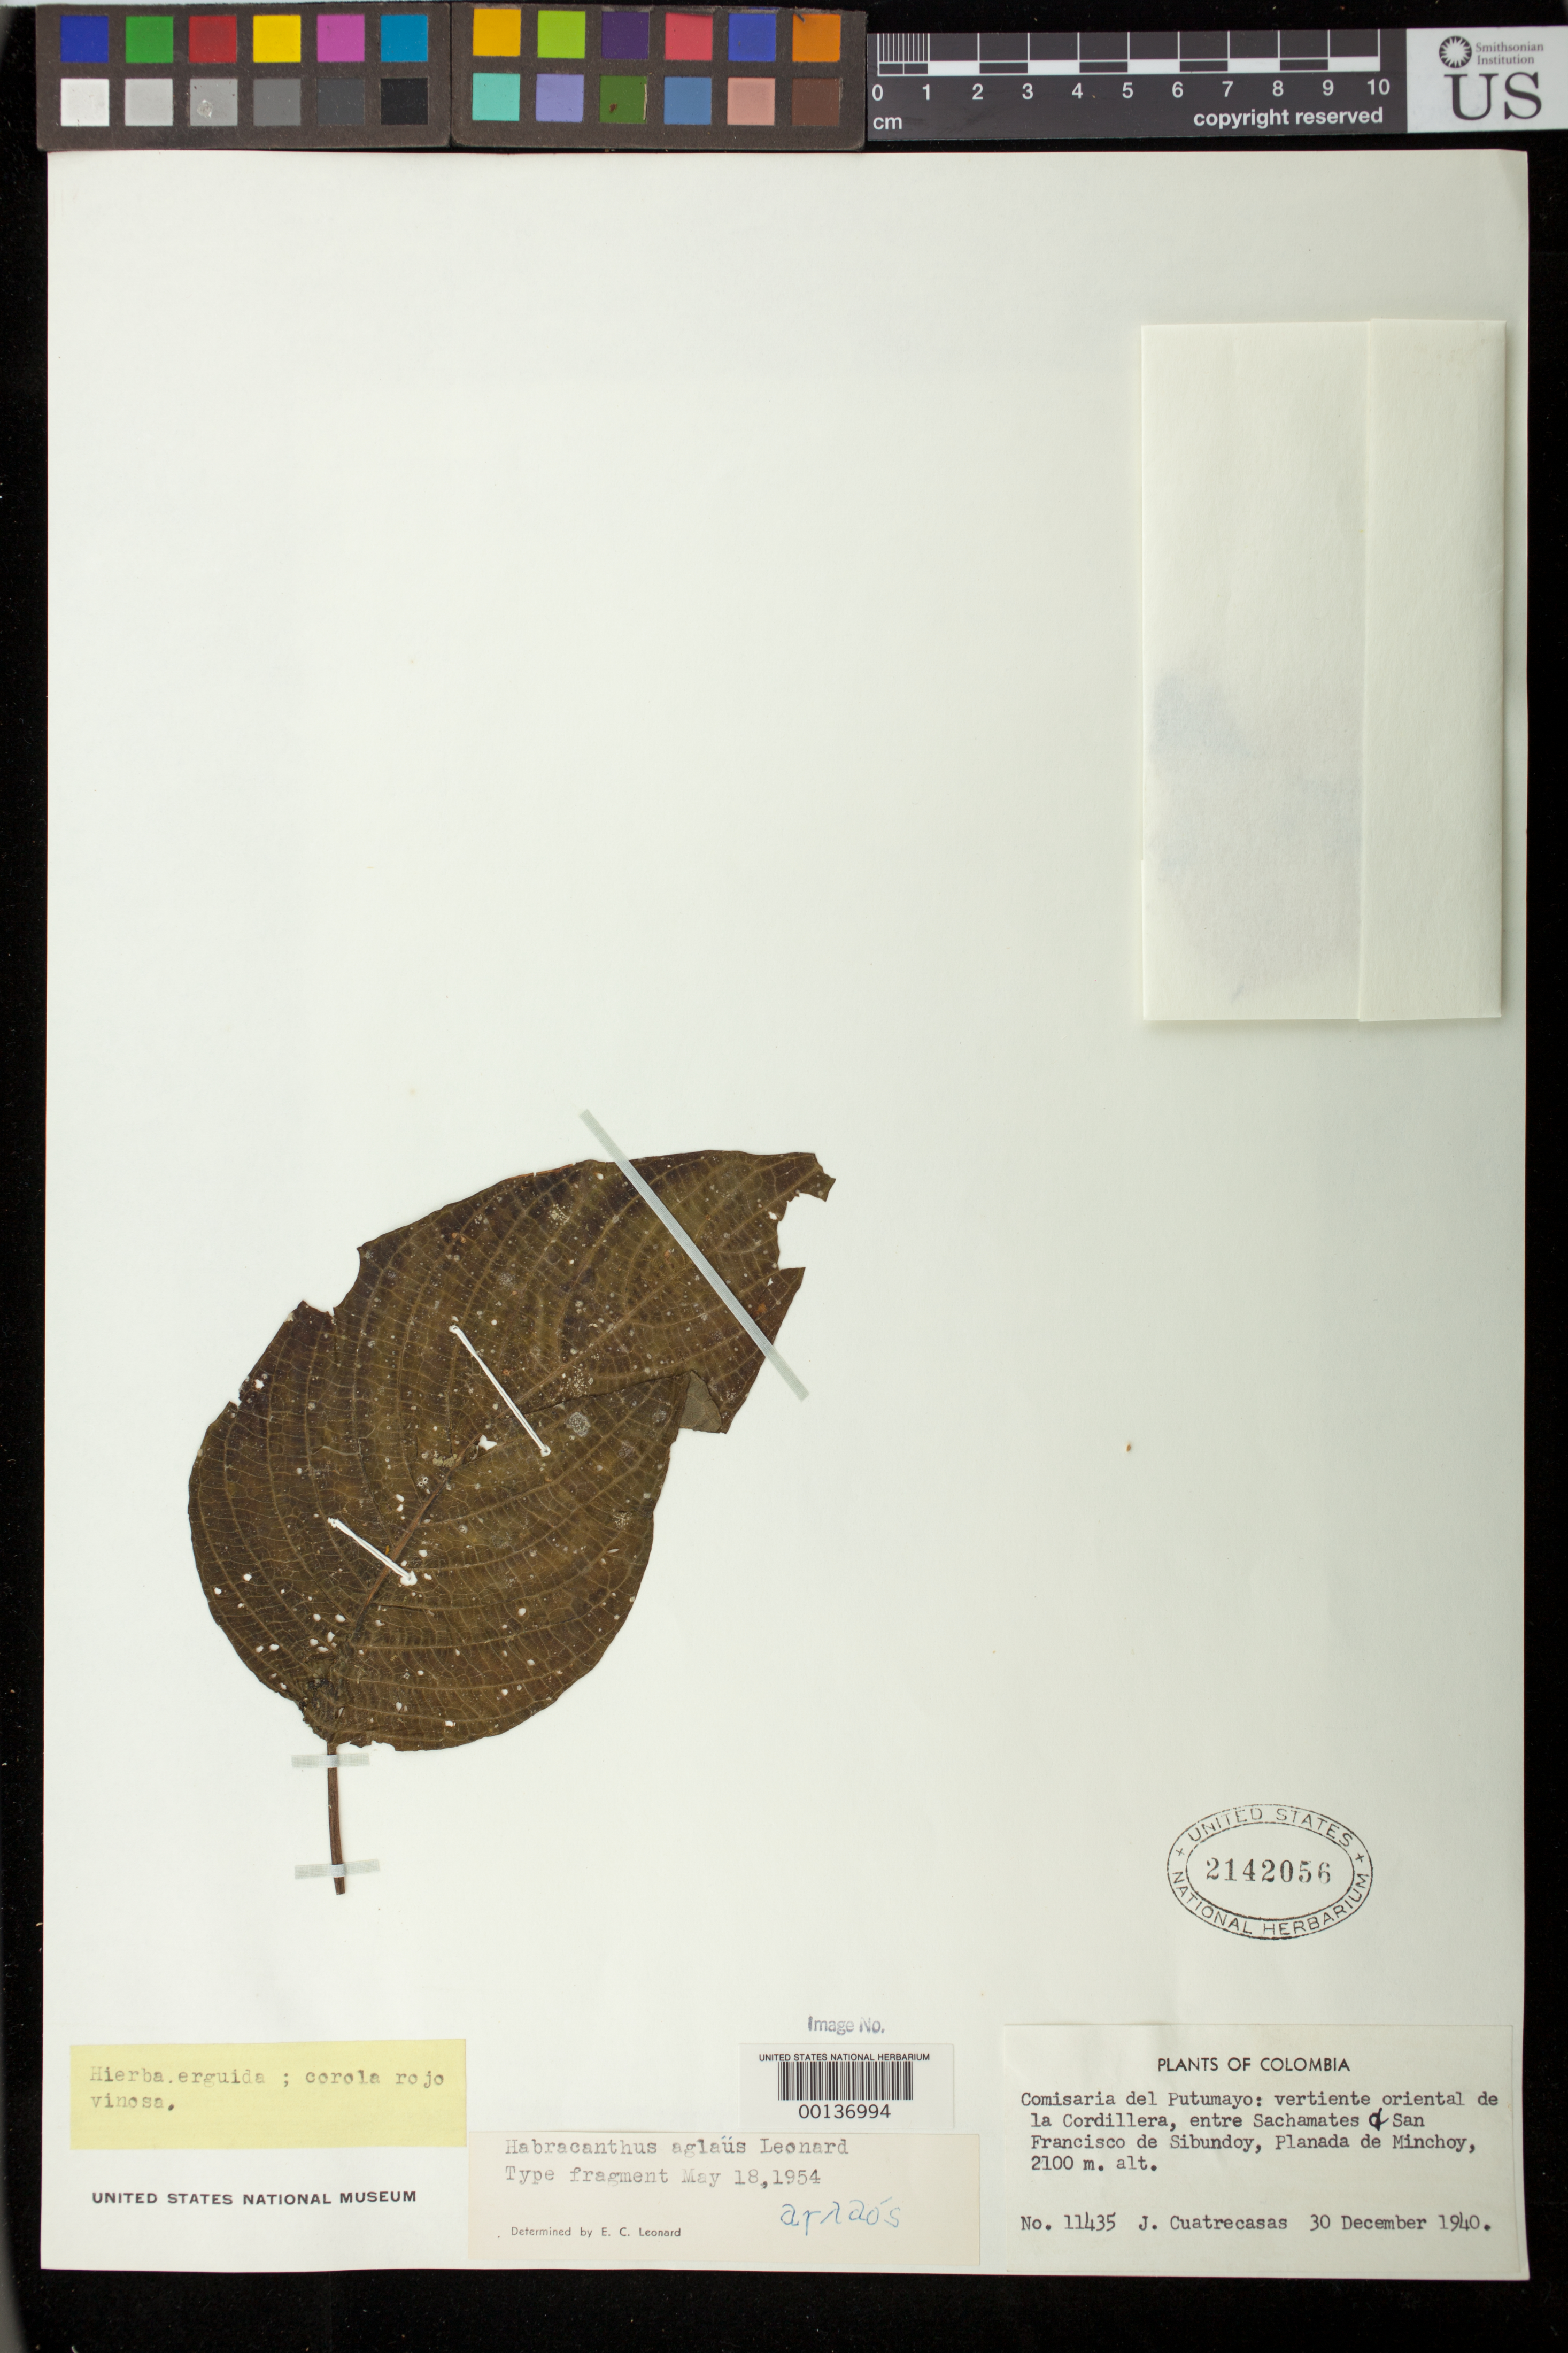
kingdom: Plantae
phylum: Tracheophyta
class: Magnoliopsida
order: Lamiales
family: Acanthaceae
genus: Habracanthus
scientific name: Habracanthus aglaus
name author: Leonard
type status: Isotype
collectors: J. Cuatrecasas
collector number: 11435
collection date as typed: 30 Dec 1940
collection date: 1940-12-30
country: Colombia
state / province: Putumayo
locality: Planada de Minchoy, between Sachamates & San Francisco de Sibundoy.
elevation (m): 2100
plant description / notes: Fragmentary material of type specimen ex herb. unknown (original source or herbarium not indicated).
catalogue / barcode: US 2142056